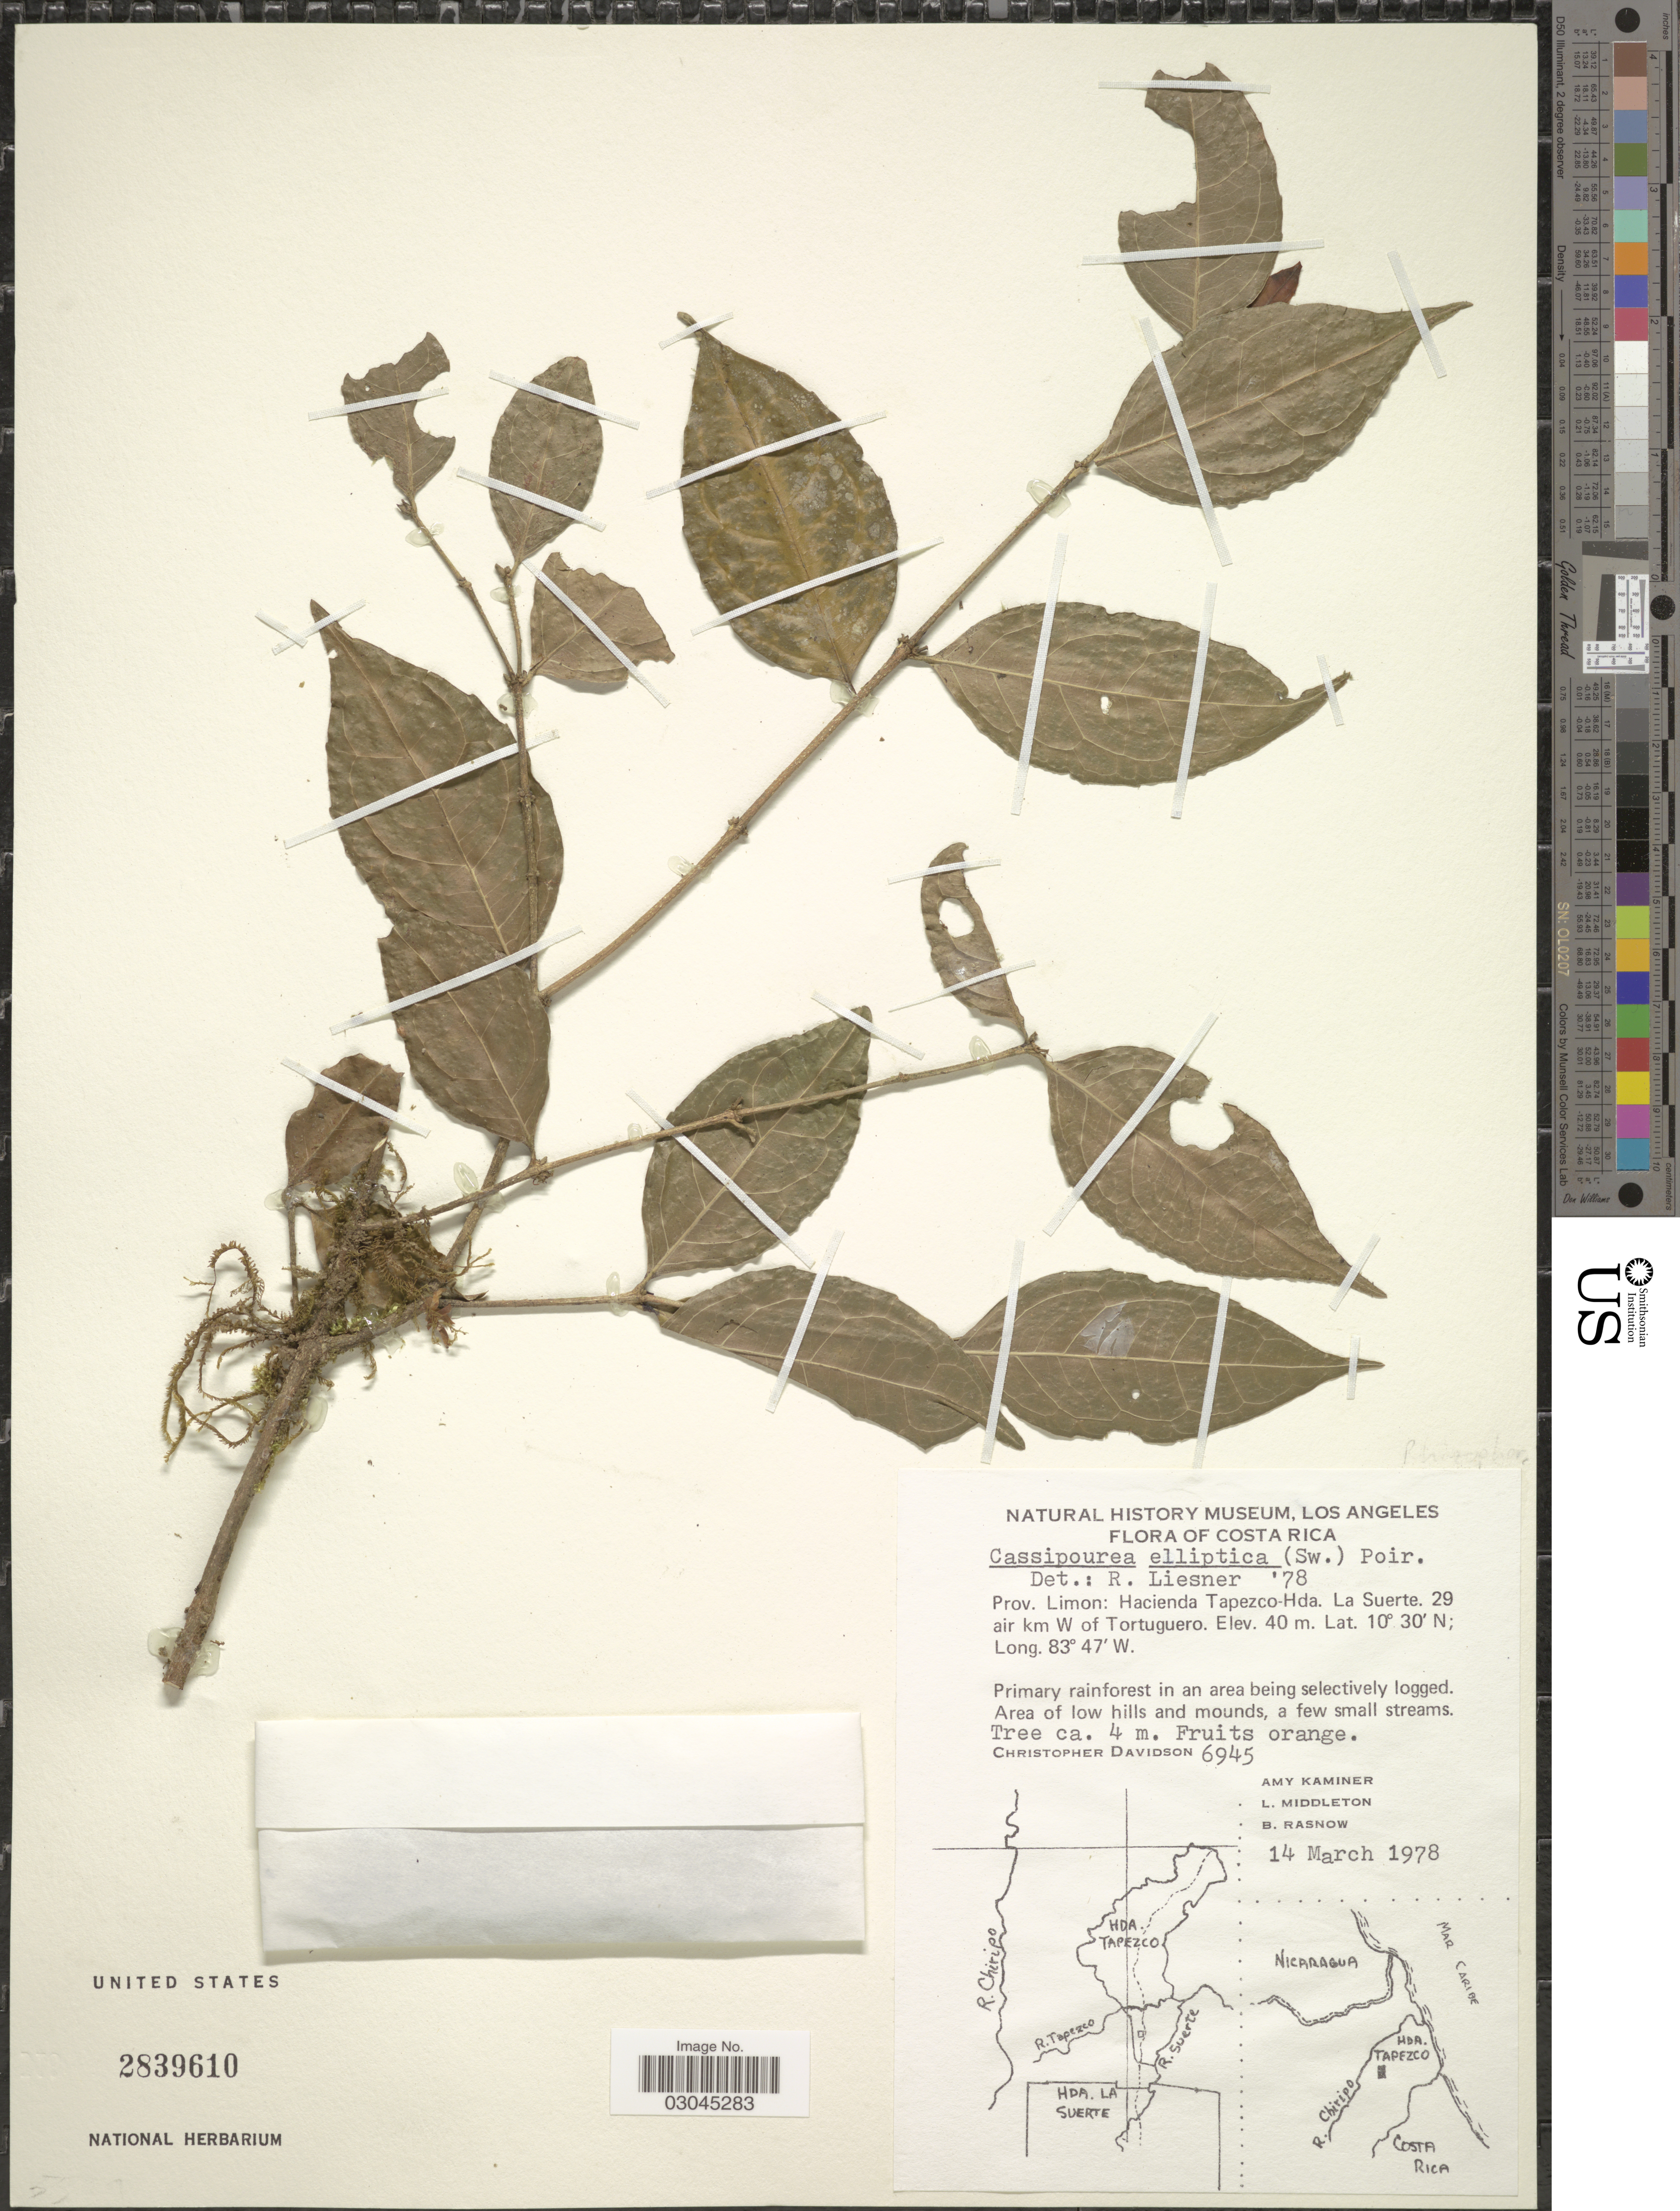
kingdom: Plantae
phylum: Tracheophyta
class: Magnoliopsida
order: Malpighiales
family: Rhizophoraceae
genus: Cassipourea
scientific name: Cassipourea elliptica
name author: (Sw.) Poir.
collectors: C. Davidson, A. Kaminer, L. Middleton & B. Rasnow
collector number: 6945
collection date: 1978-03-14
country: Costa Rica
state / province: Limón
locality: Hacienda Tapezco-Hda. La Suerte. 29 air km W of Tortuguero.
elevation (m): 40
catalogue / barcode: US 2839610